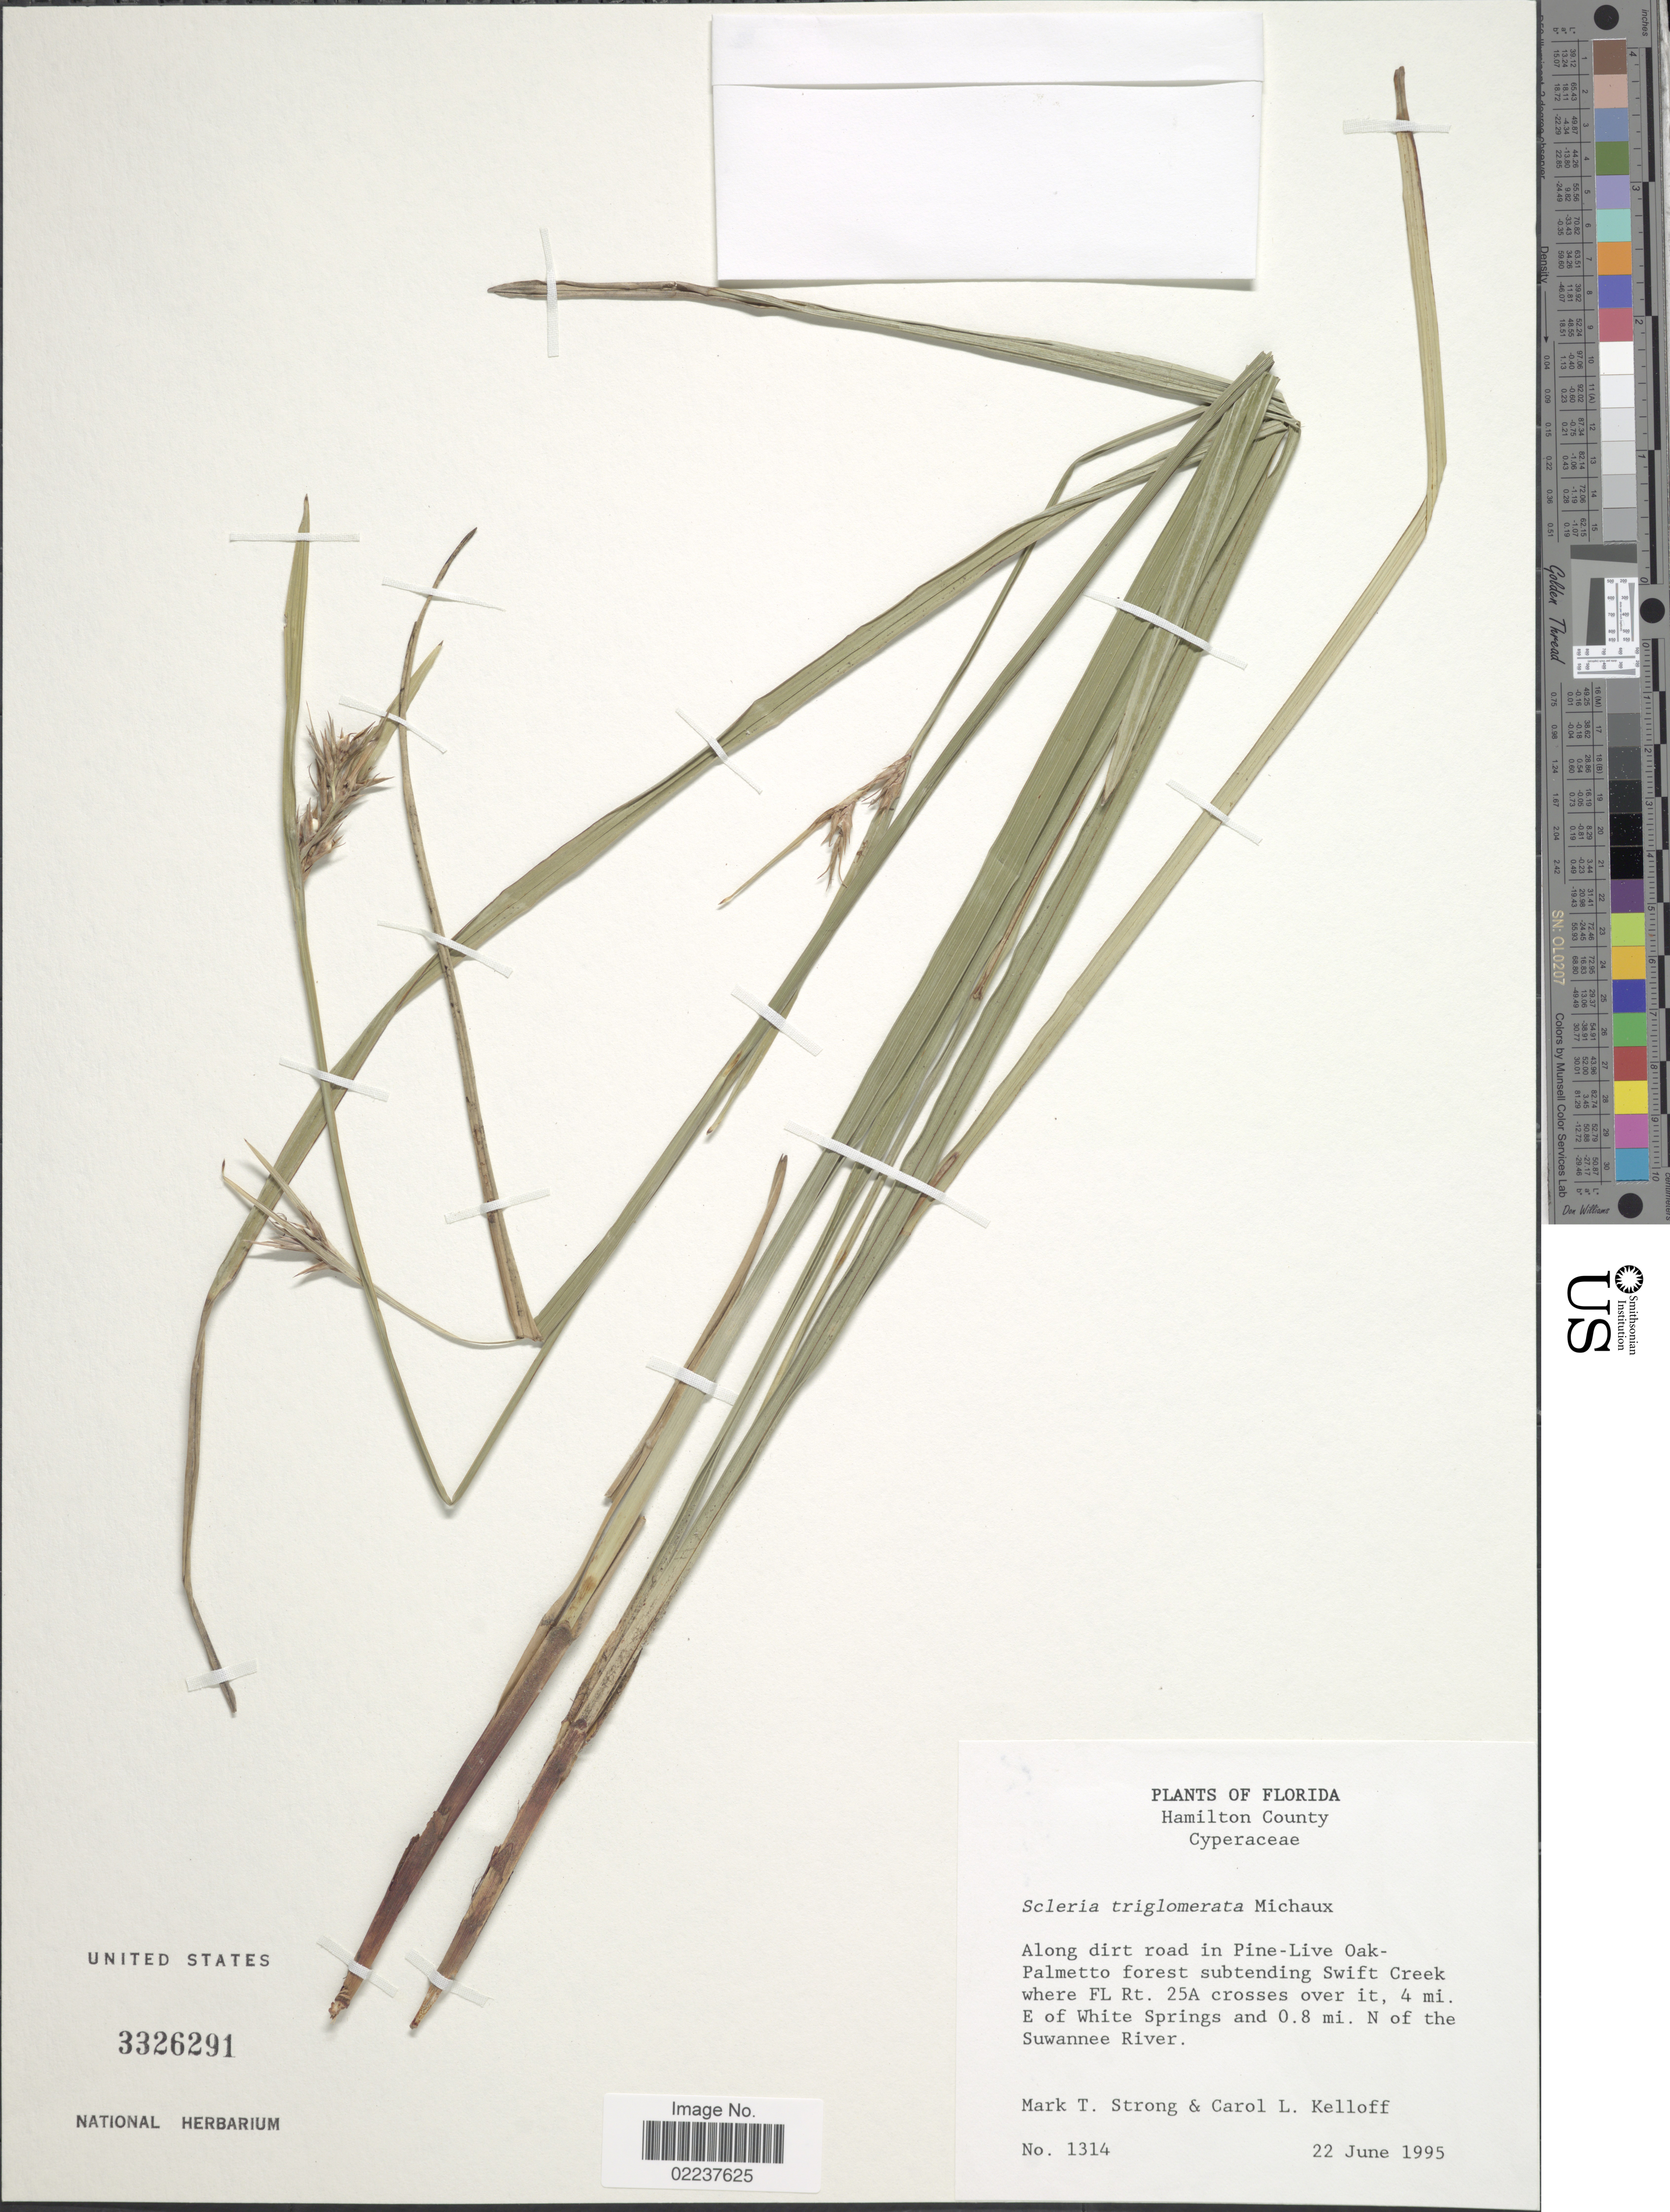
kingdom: Plantae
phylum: Tracheophyta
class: Liliopsida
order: Poales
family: Cyperaceae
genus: Scleria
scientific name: Scleria triglomerata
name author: Michx.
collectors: M. T. Strong & C. L. Kelloff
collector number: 1314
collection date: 1995-06-22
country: United States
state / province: Florida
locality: Hamilton County, Along dirt road in Pine-Live-Oak-Palmetto forest subtending Swift Creek where FL Rt. 25A crosses over it, 4 mi. E of White Springs and 0.8 mi. N of the Suwannee River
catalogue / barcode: US 3326291